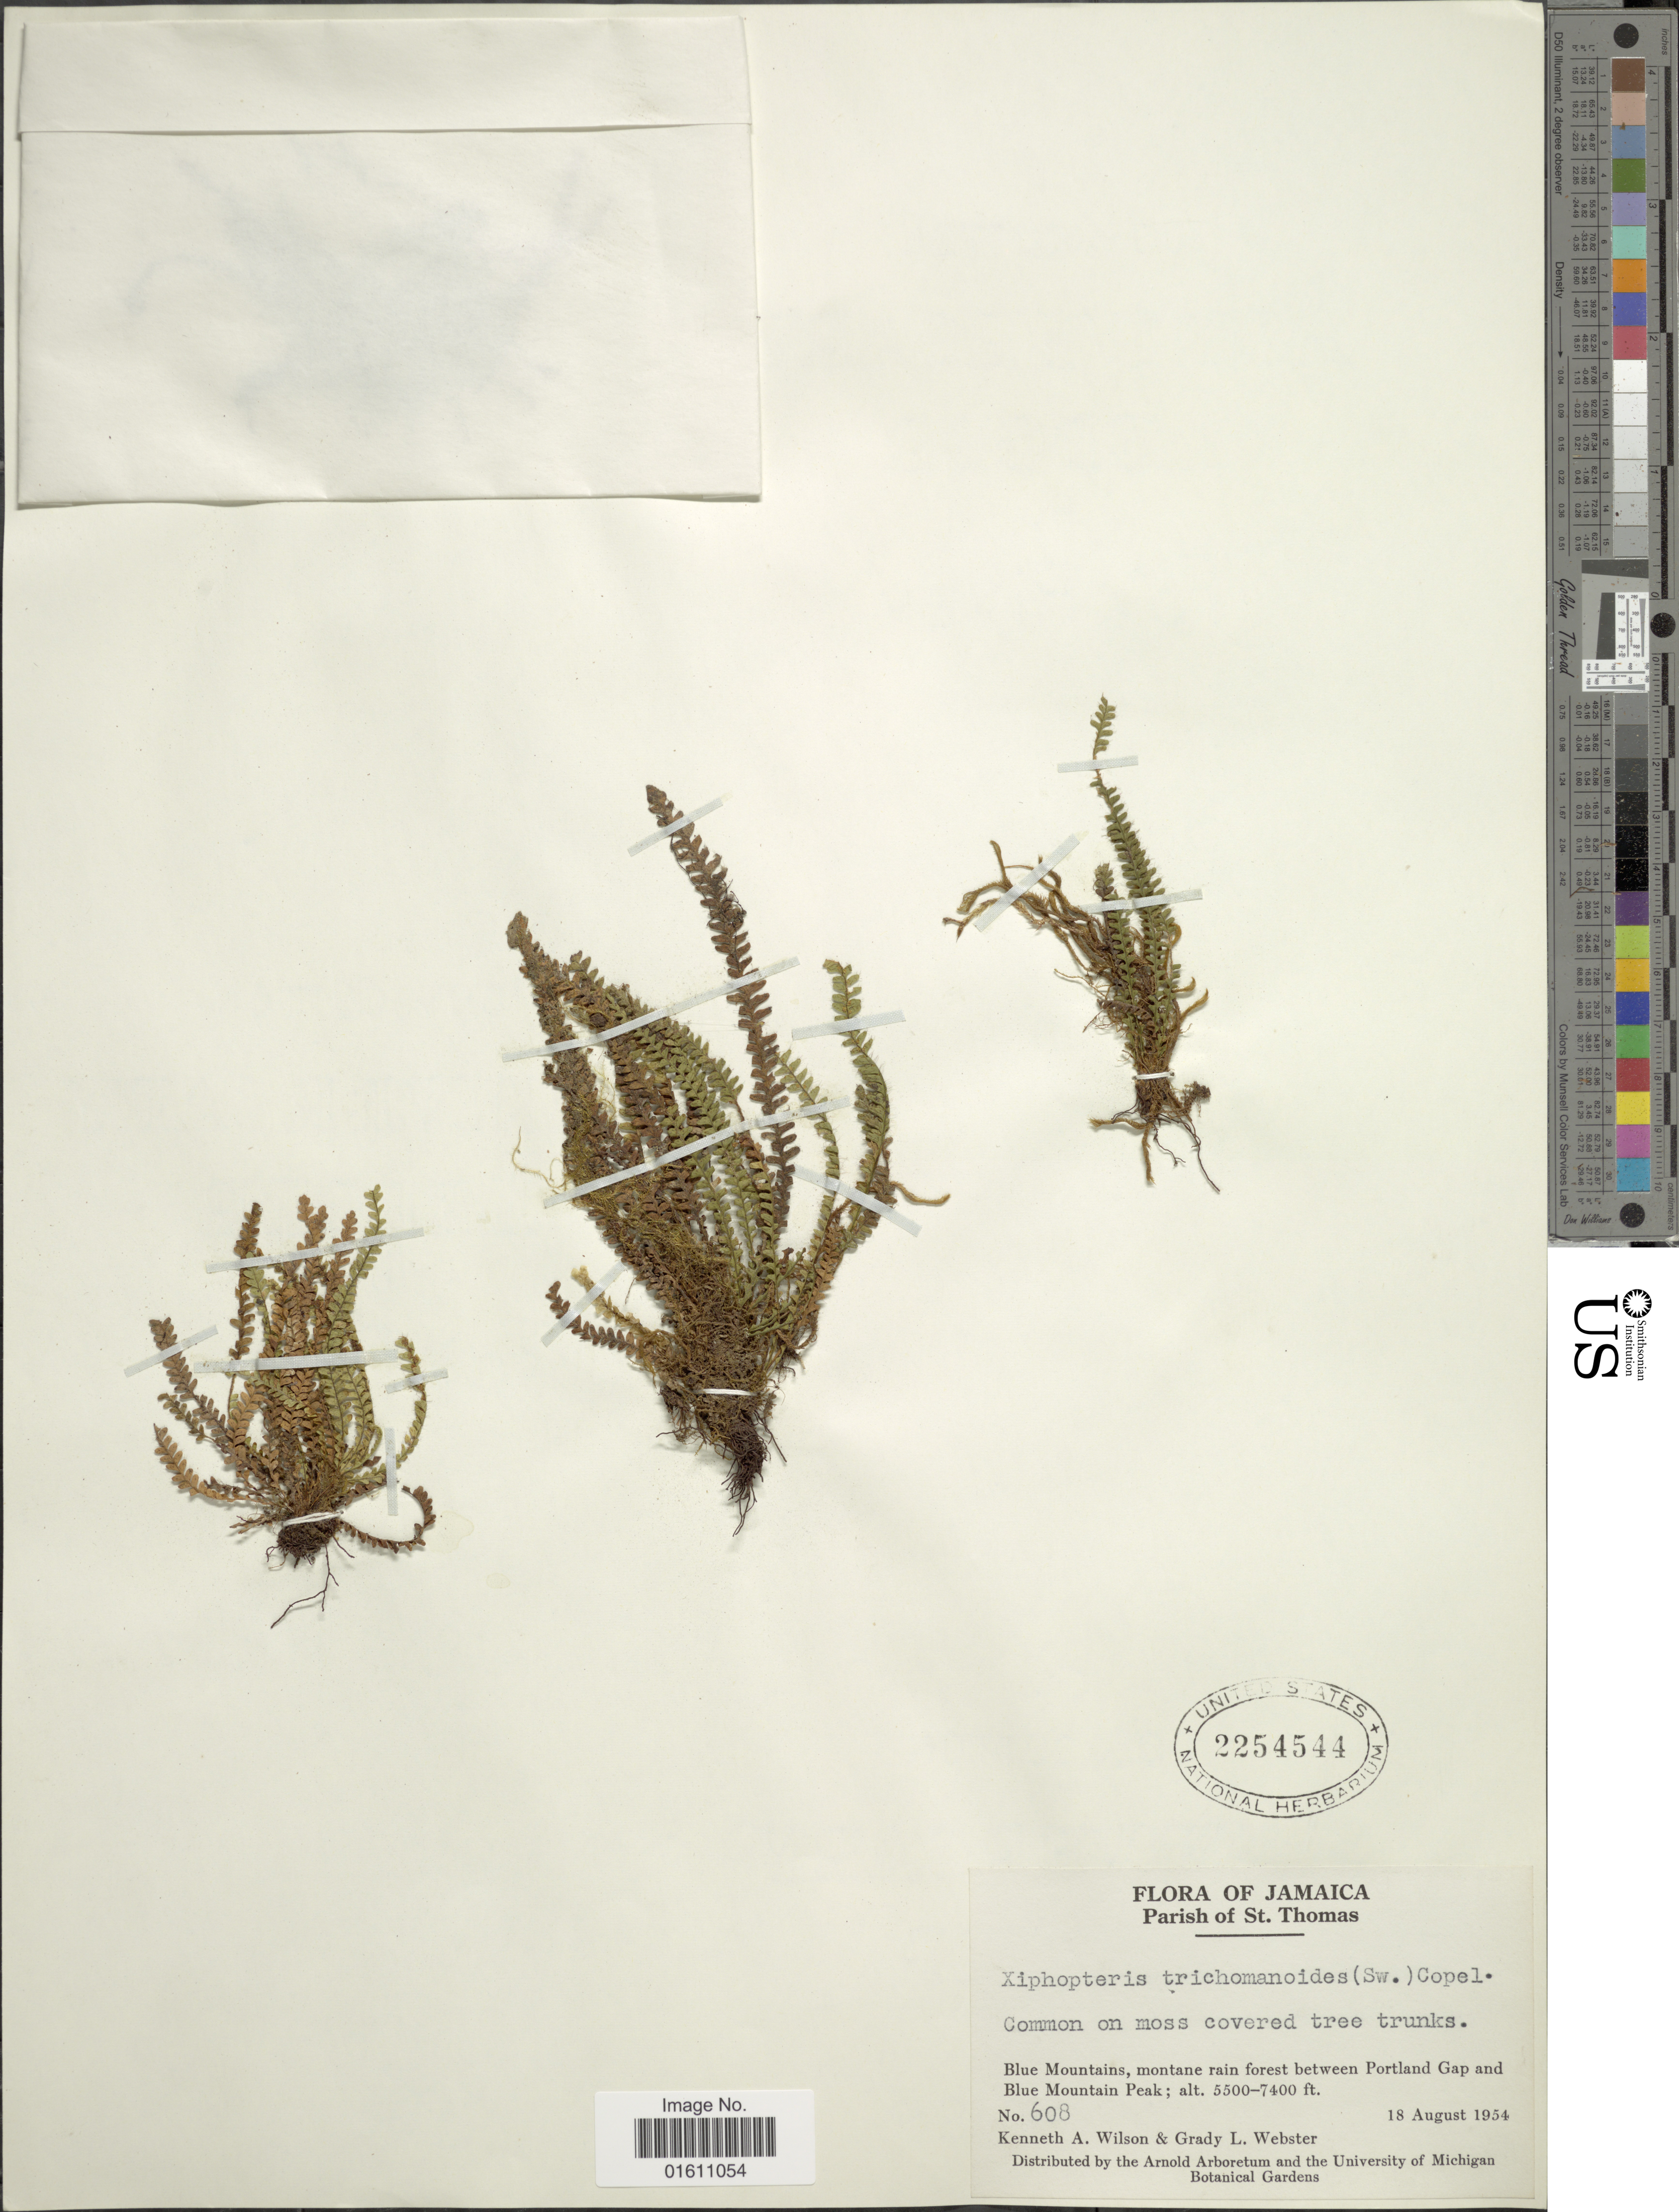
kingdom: Plantae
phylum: Tracheophyta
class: Polypodiopsida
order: Polypodiales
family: Polypodiaceae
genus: Moranopteris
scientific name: Moranopteris trichomanoides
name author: (Sw.) R. Y. Hirai & J. Prado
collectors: K. A. Wilson & G. L. Webster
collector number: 608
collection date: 1954-08-18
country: Jamaica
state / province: Saint Thomas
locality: Parish of St. Thomas , Blue Mountains, montane rain forest between Portland Gap and Blue Mountain Peak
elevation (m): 1676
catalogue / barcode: US 2254544